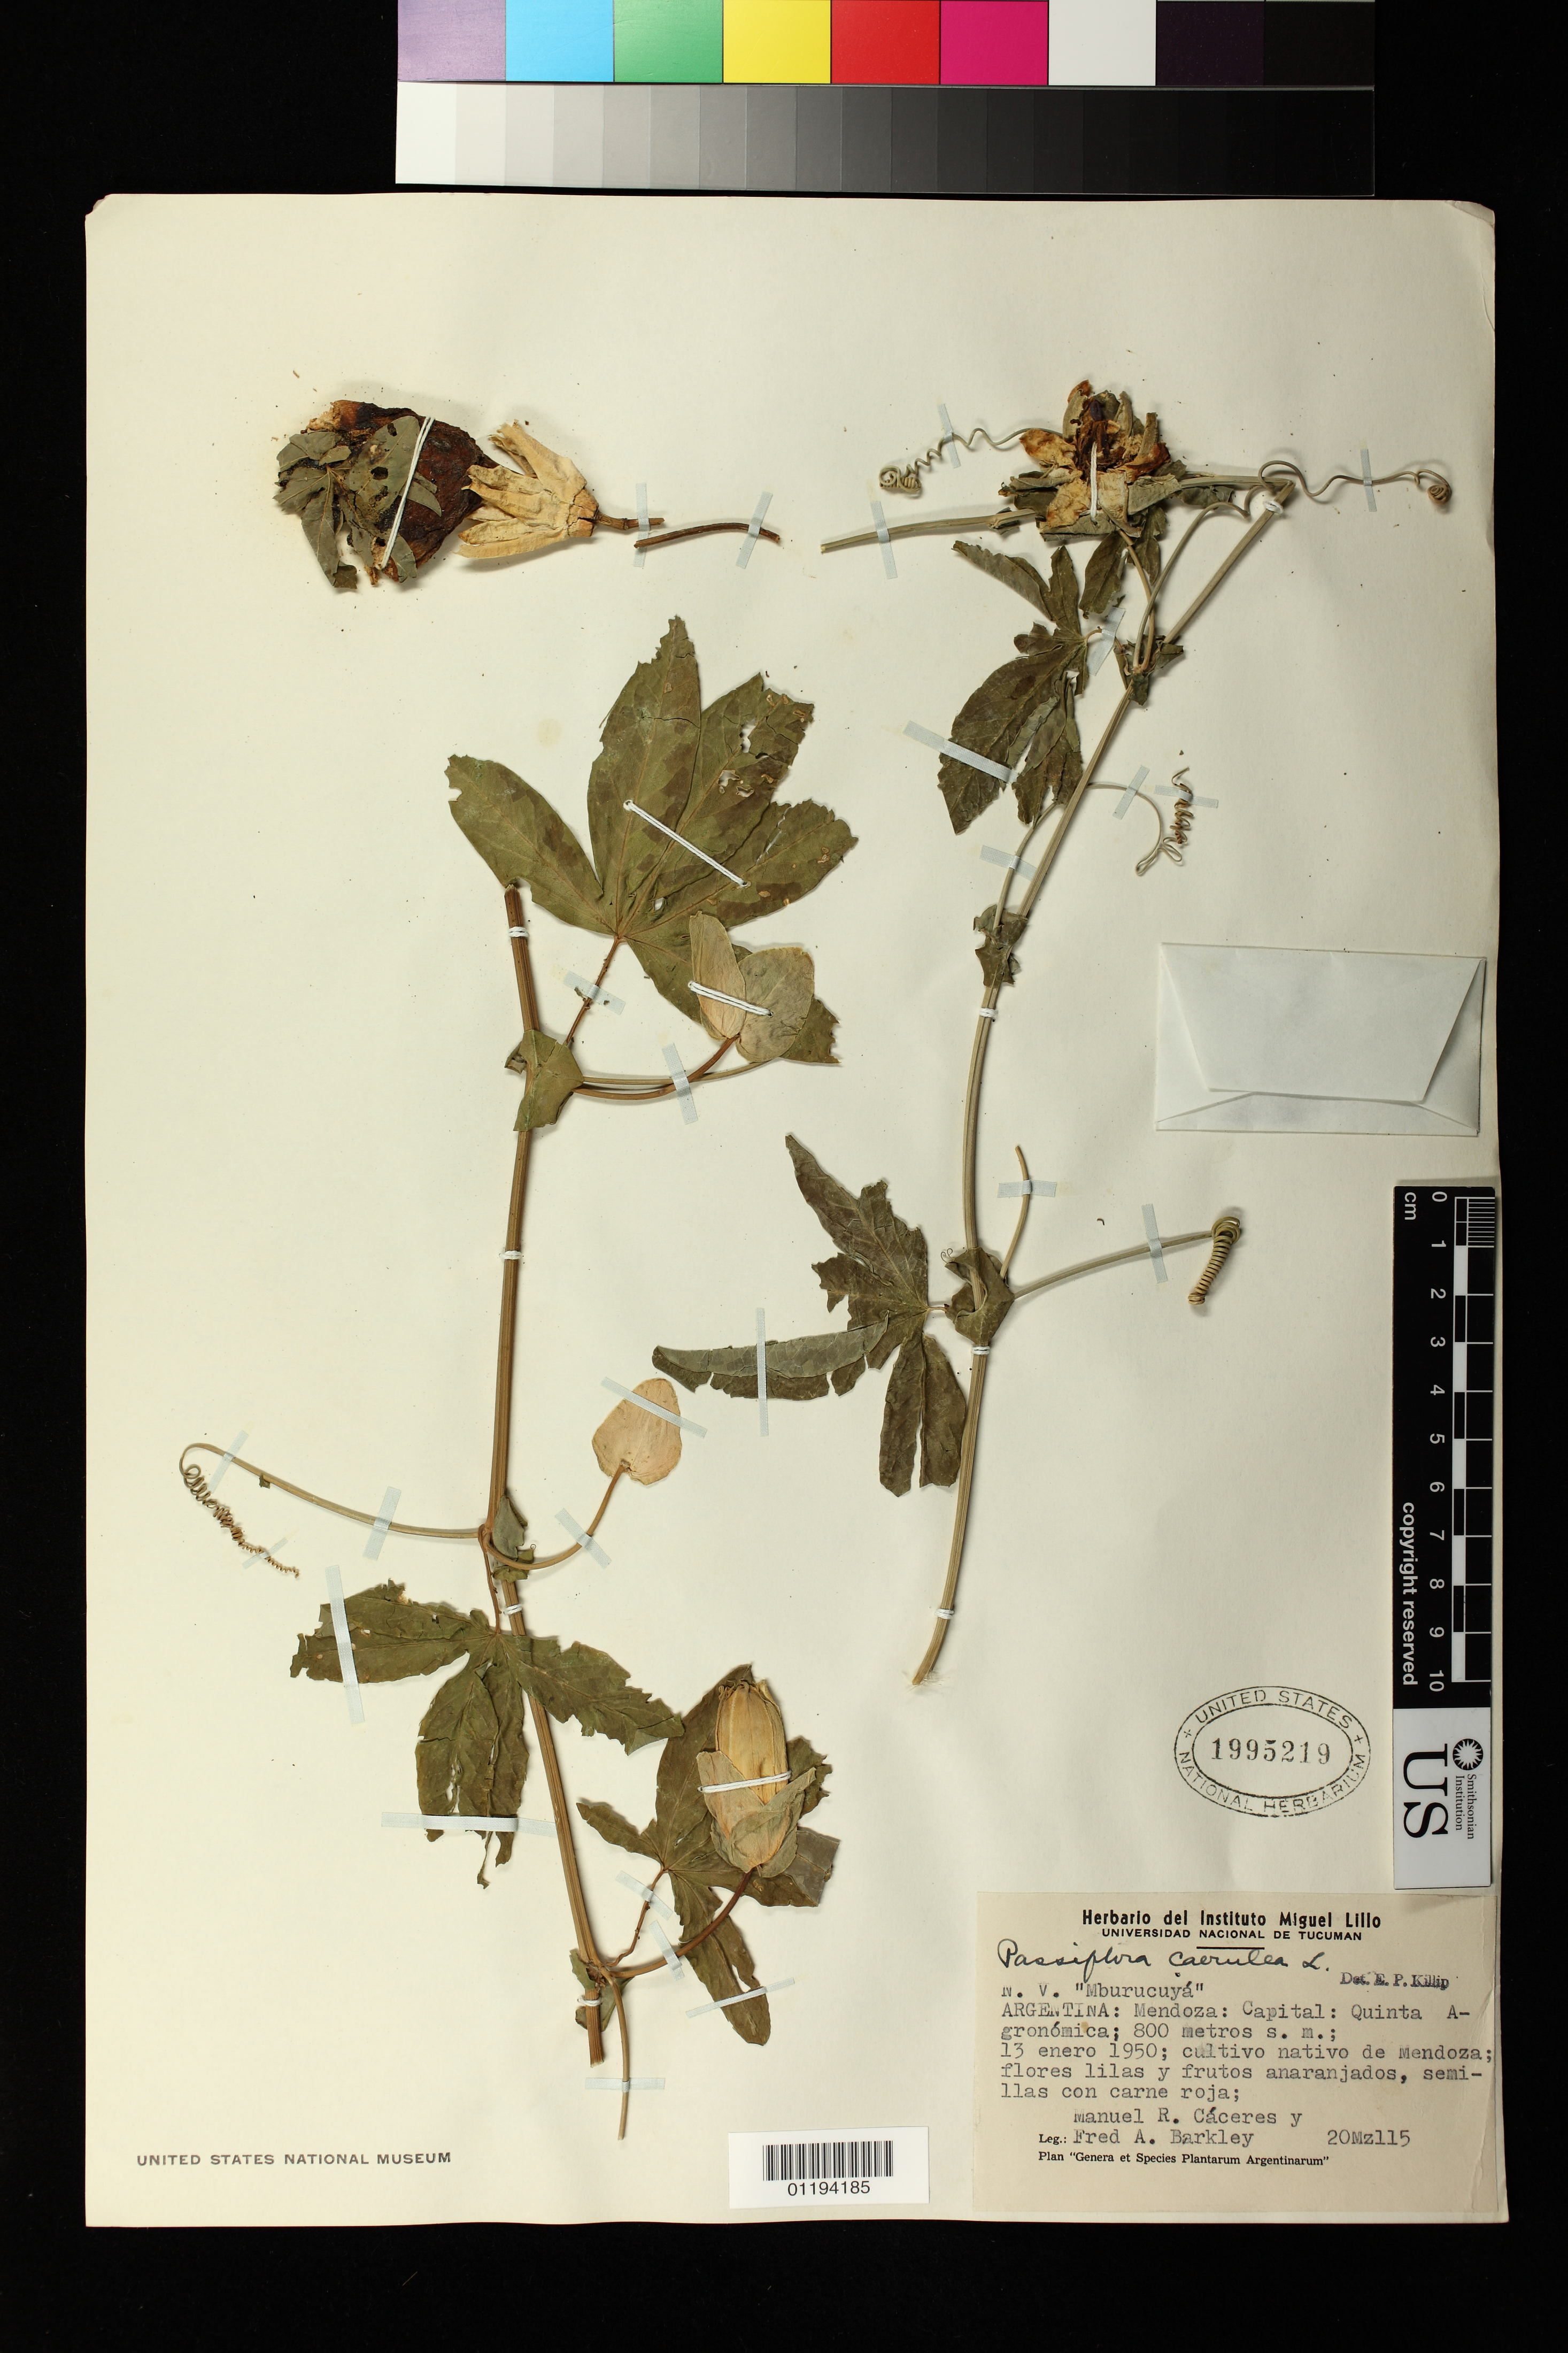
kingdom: Plantae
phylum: Tracheophyta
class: Magnoliopsida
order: Malpighiales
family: Passifloraceae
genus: Passiflora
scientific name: Passiflora caerulea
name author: L.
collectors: M. R. Caceres & F. A. Barkley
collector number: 20Mz115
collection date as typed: Jan 13 1950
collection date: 1950-01-13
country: Argentina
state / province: Mendoza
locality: Quinta Agronomica de Mendoza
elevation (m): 800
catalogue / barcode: US 1995219